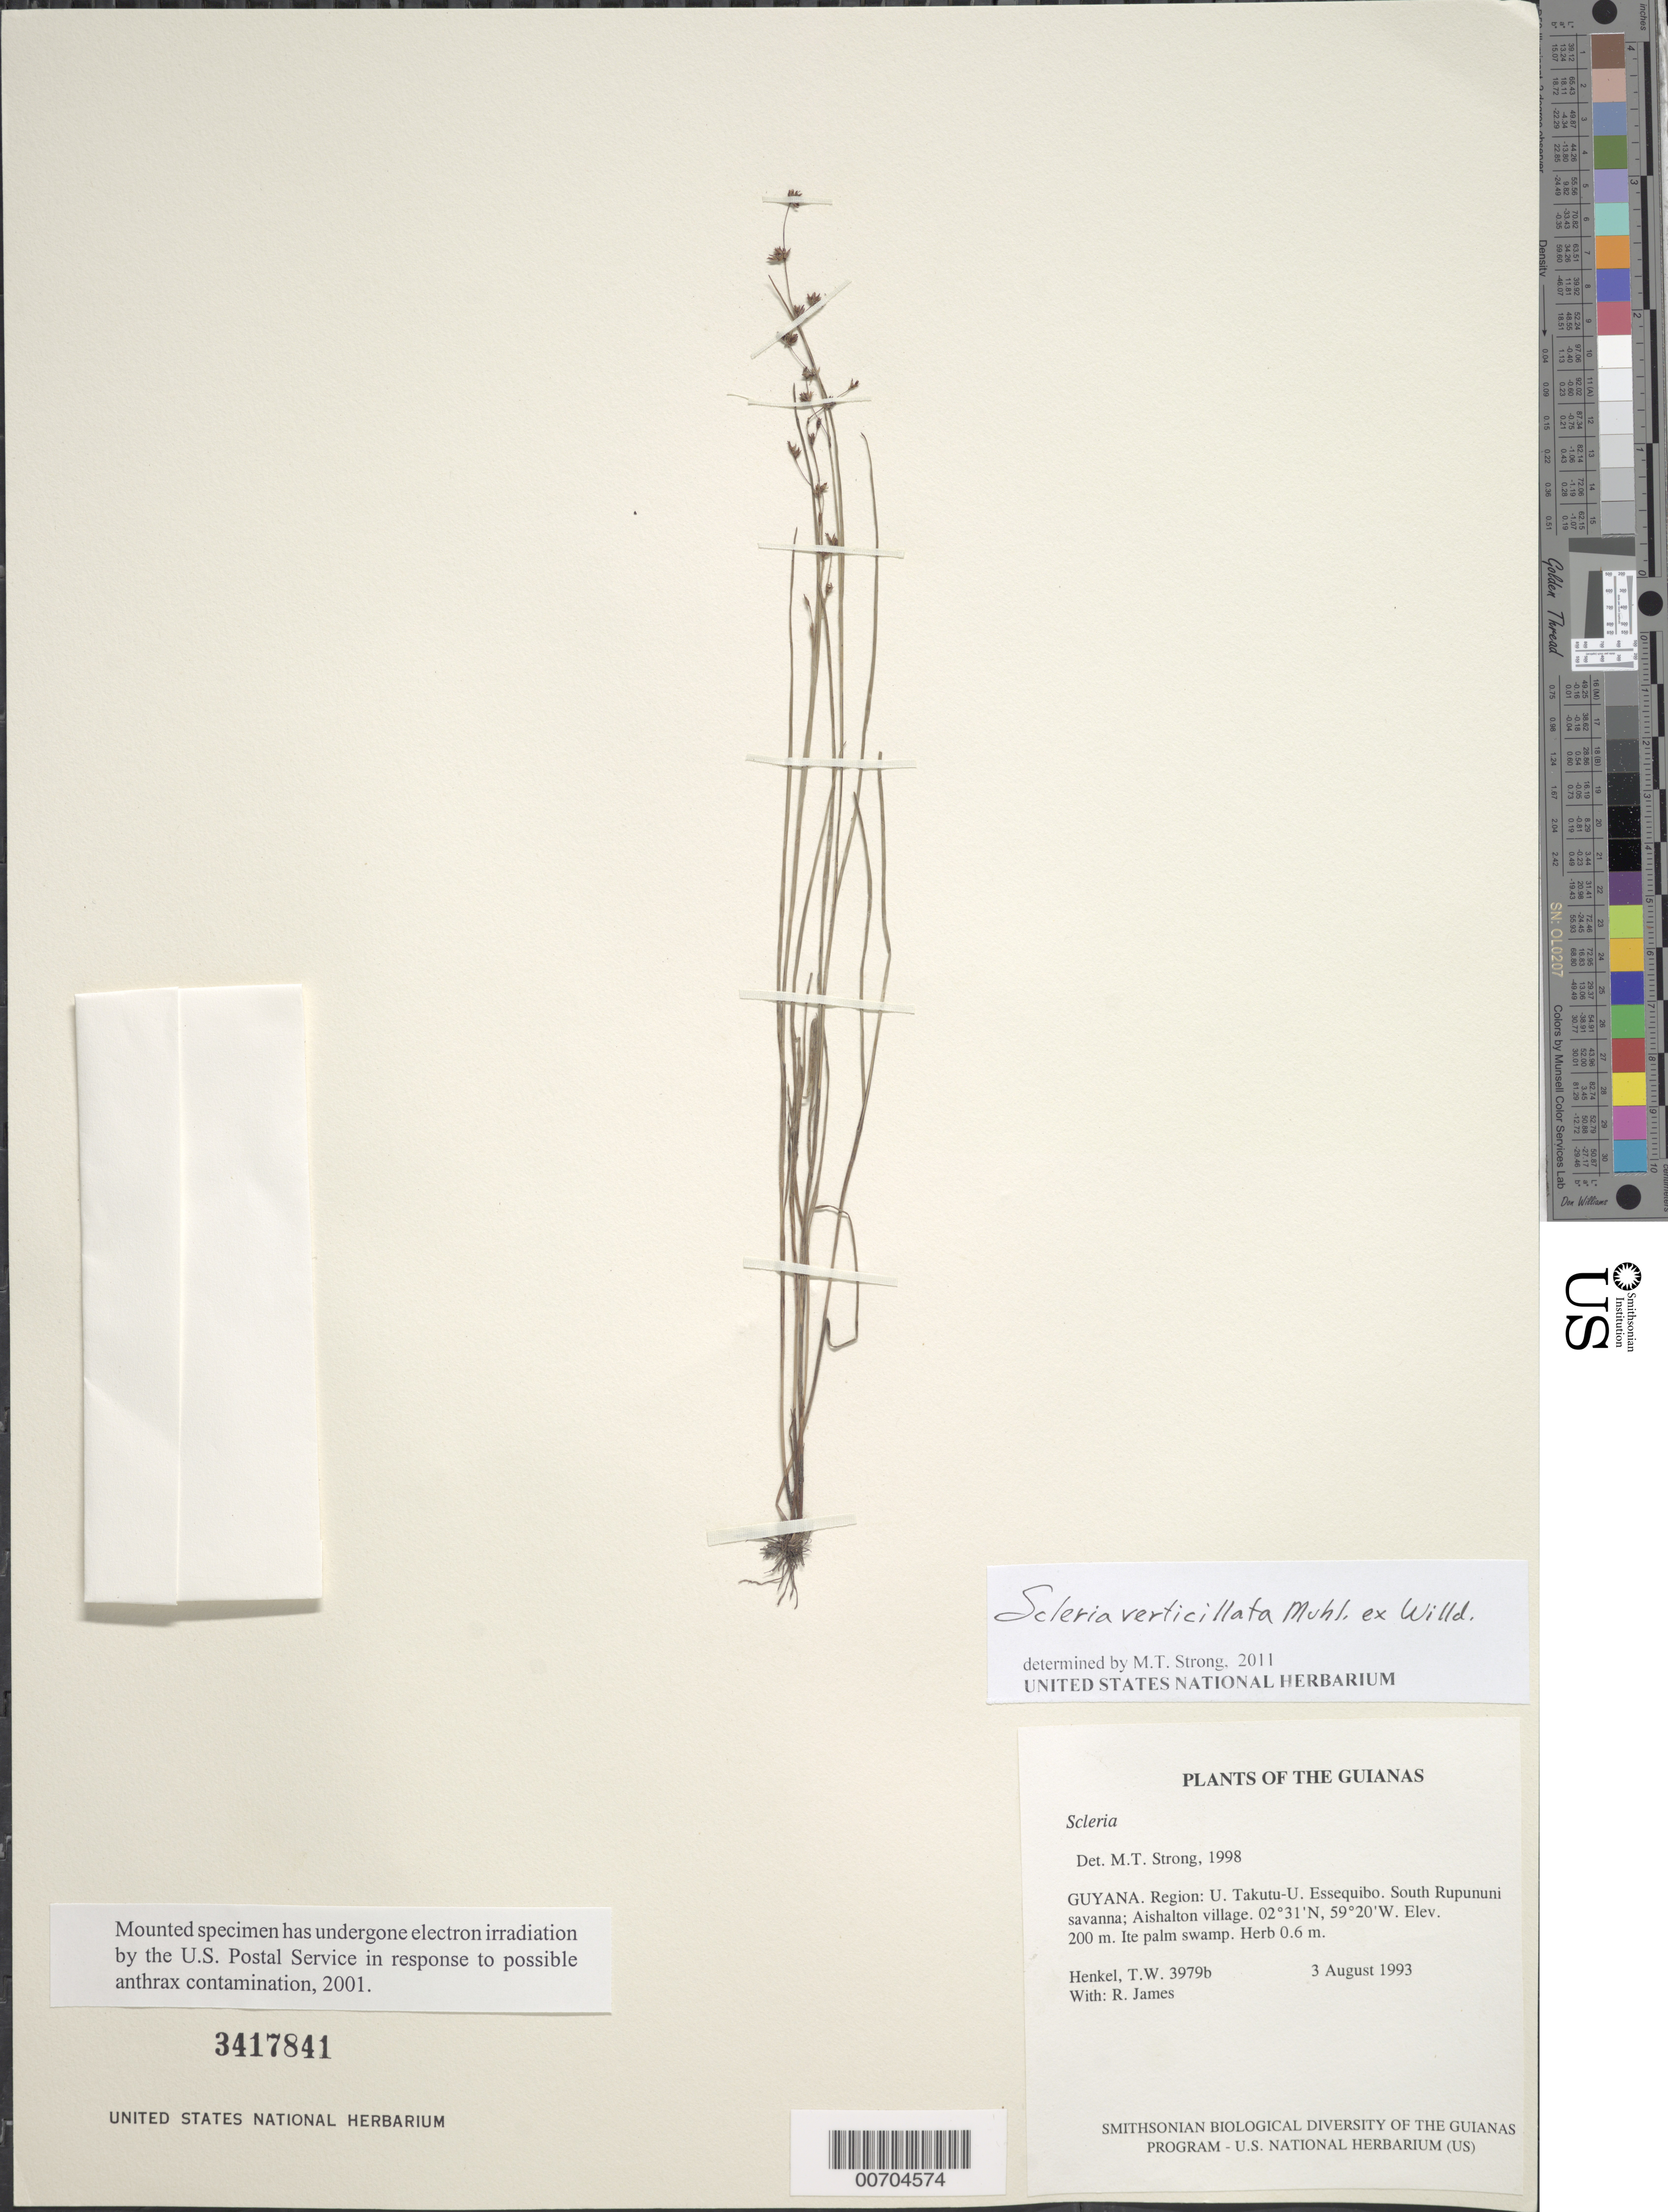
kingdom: Plantae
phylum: Tracheophyta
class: Liliopsida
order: Poales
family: Cyperaceae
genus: Scleria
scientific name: Scleria verticillata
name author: Muhl. ex Willd.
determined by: Strong, M. T., (US), Smithsonian Institution - National Museum of Natural History (UNITED STATES)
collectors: T. Henkel & R. James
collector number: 3979 b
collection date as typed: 3 August 1994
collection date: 1994-08-03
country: Guyana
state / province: U. Takutu-U. Essequibo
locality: South Rupununi savanna; Aishalton village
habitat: Ite palm swamp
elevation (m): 200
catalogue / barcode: US 3417841